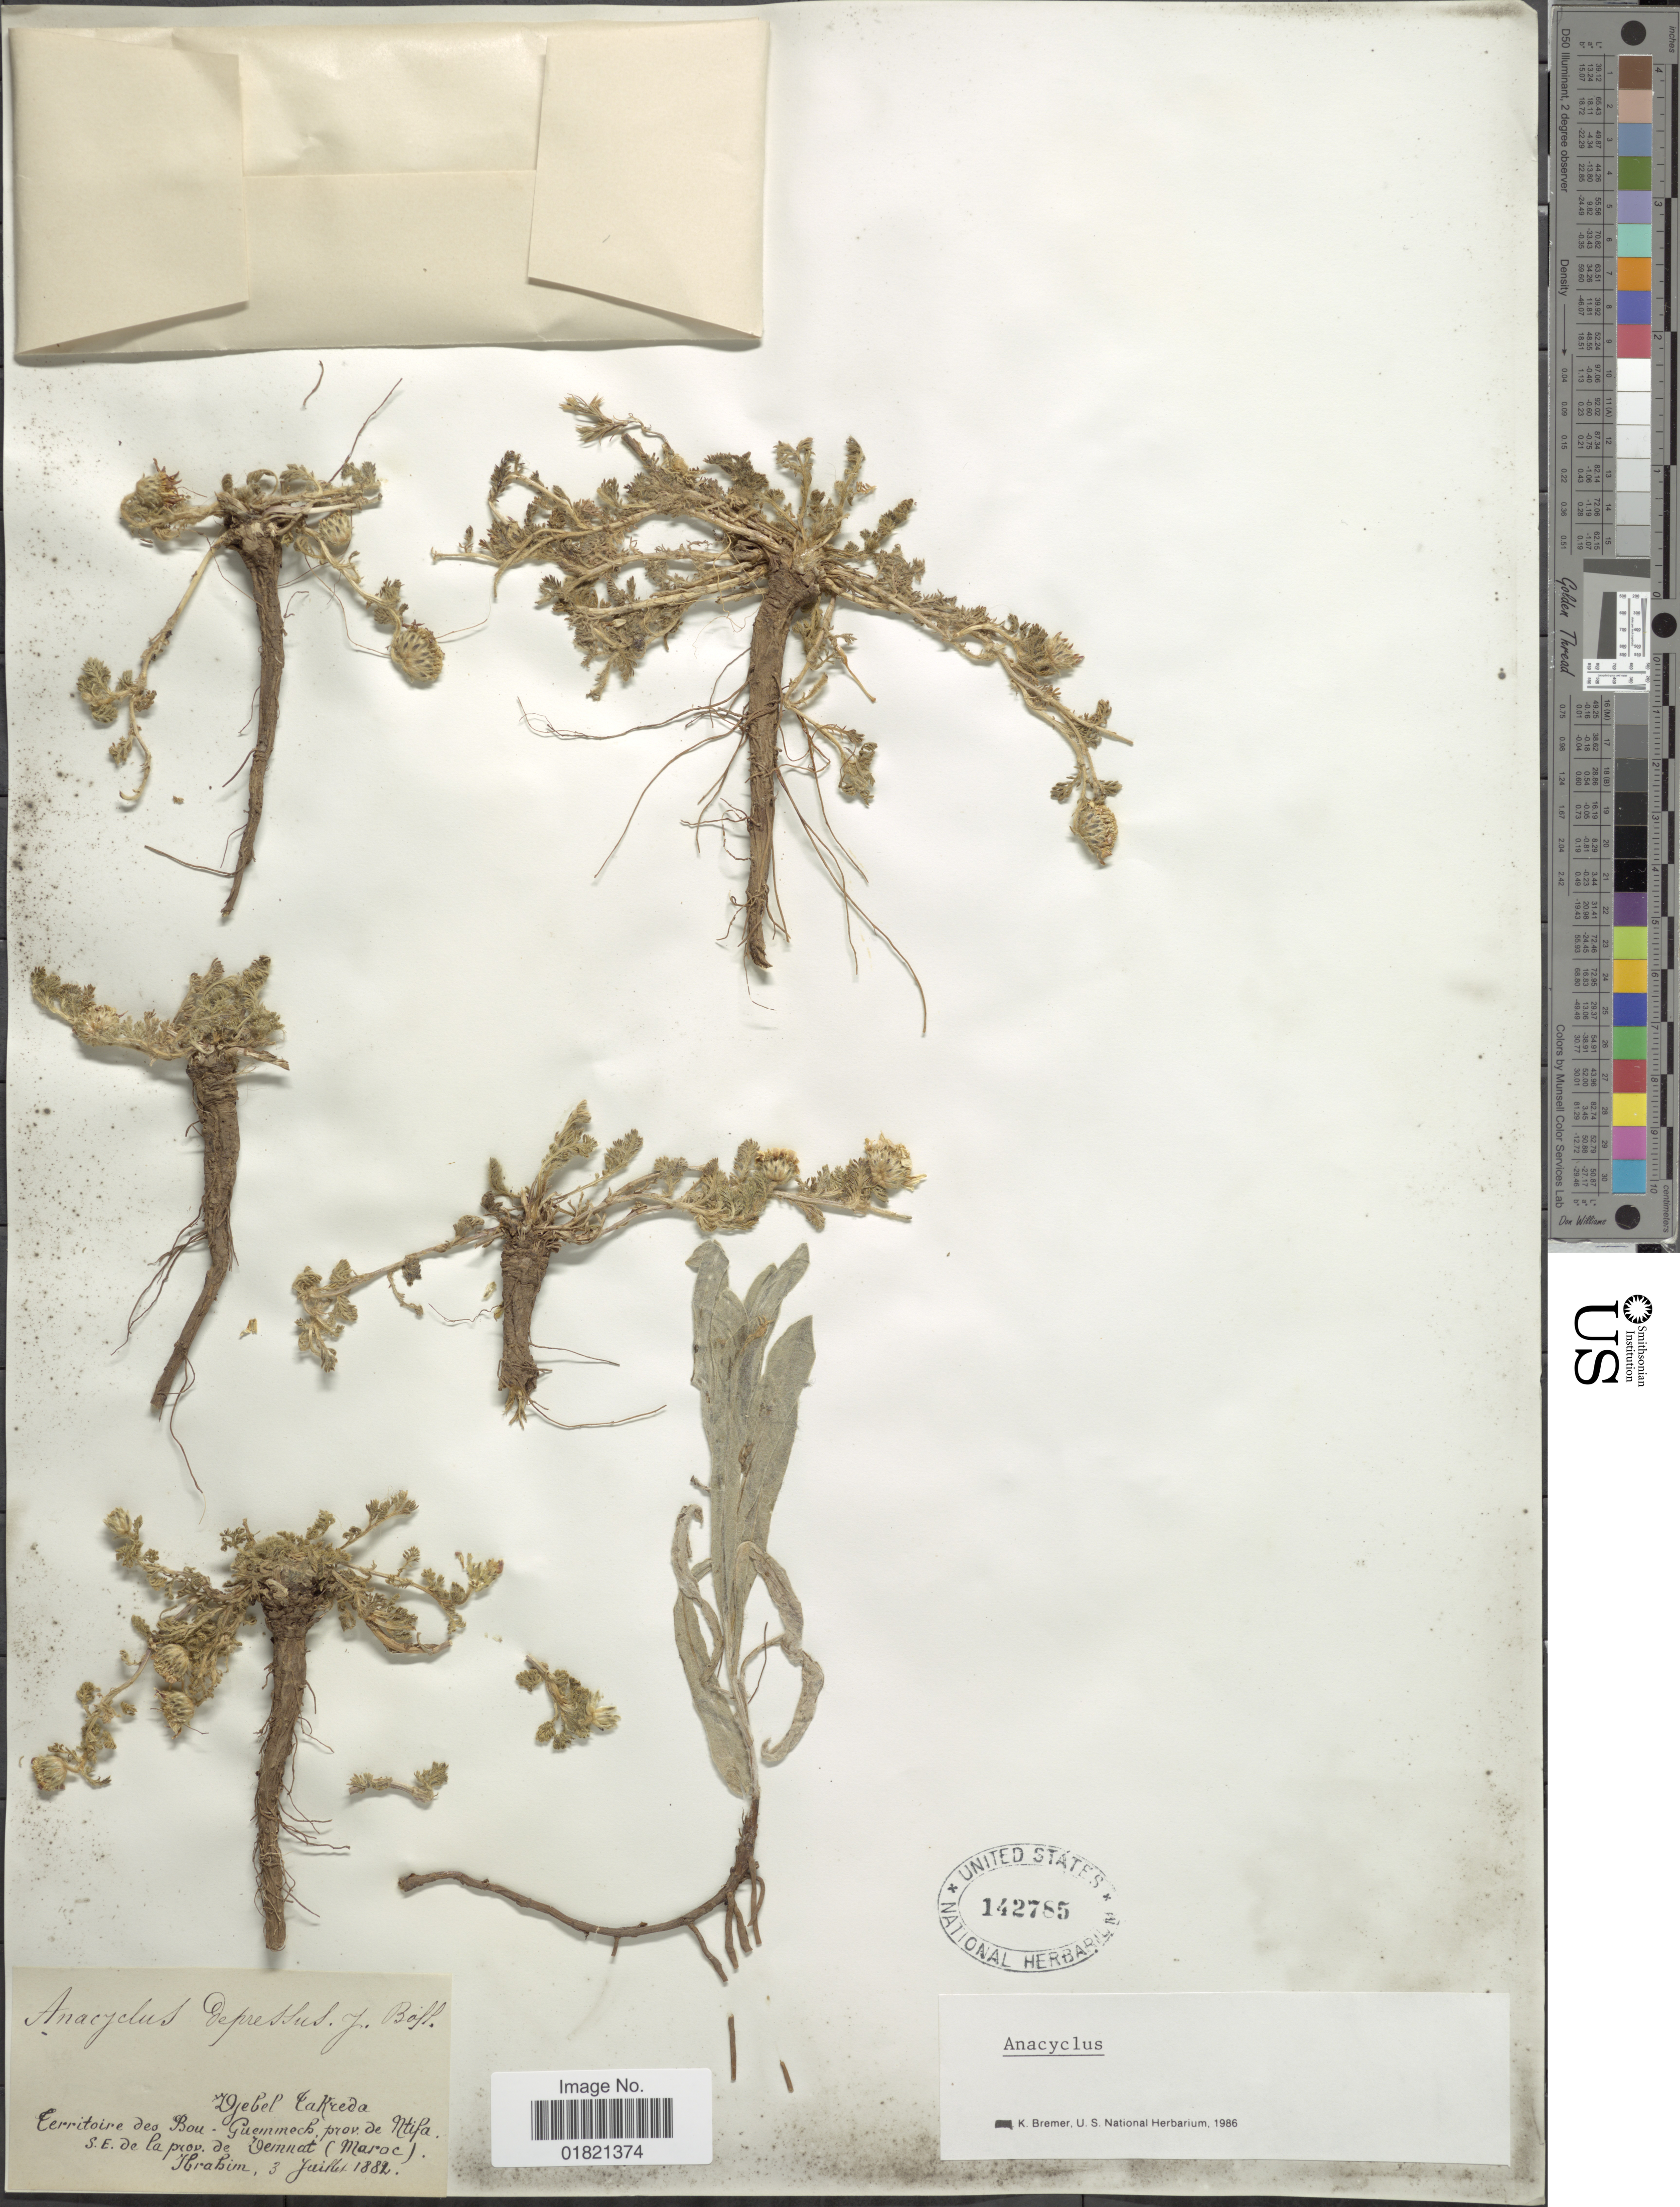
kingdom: Plantae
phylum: Tracheophyta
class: Magnoliopsida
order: Asterales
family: Asteraceae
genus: Anacyclus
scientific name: Anacyclus pyrethrum var. depressus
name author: (Ball) Maire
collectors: -. Ibrahim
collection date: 1882-07-03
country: Morocco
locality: Djebel Takreda. Territoire des Bou - Guemmech, prov. de Ntifa S.E. de la prov. de Demnat.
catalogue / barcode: US 142785